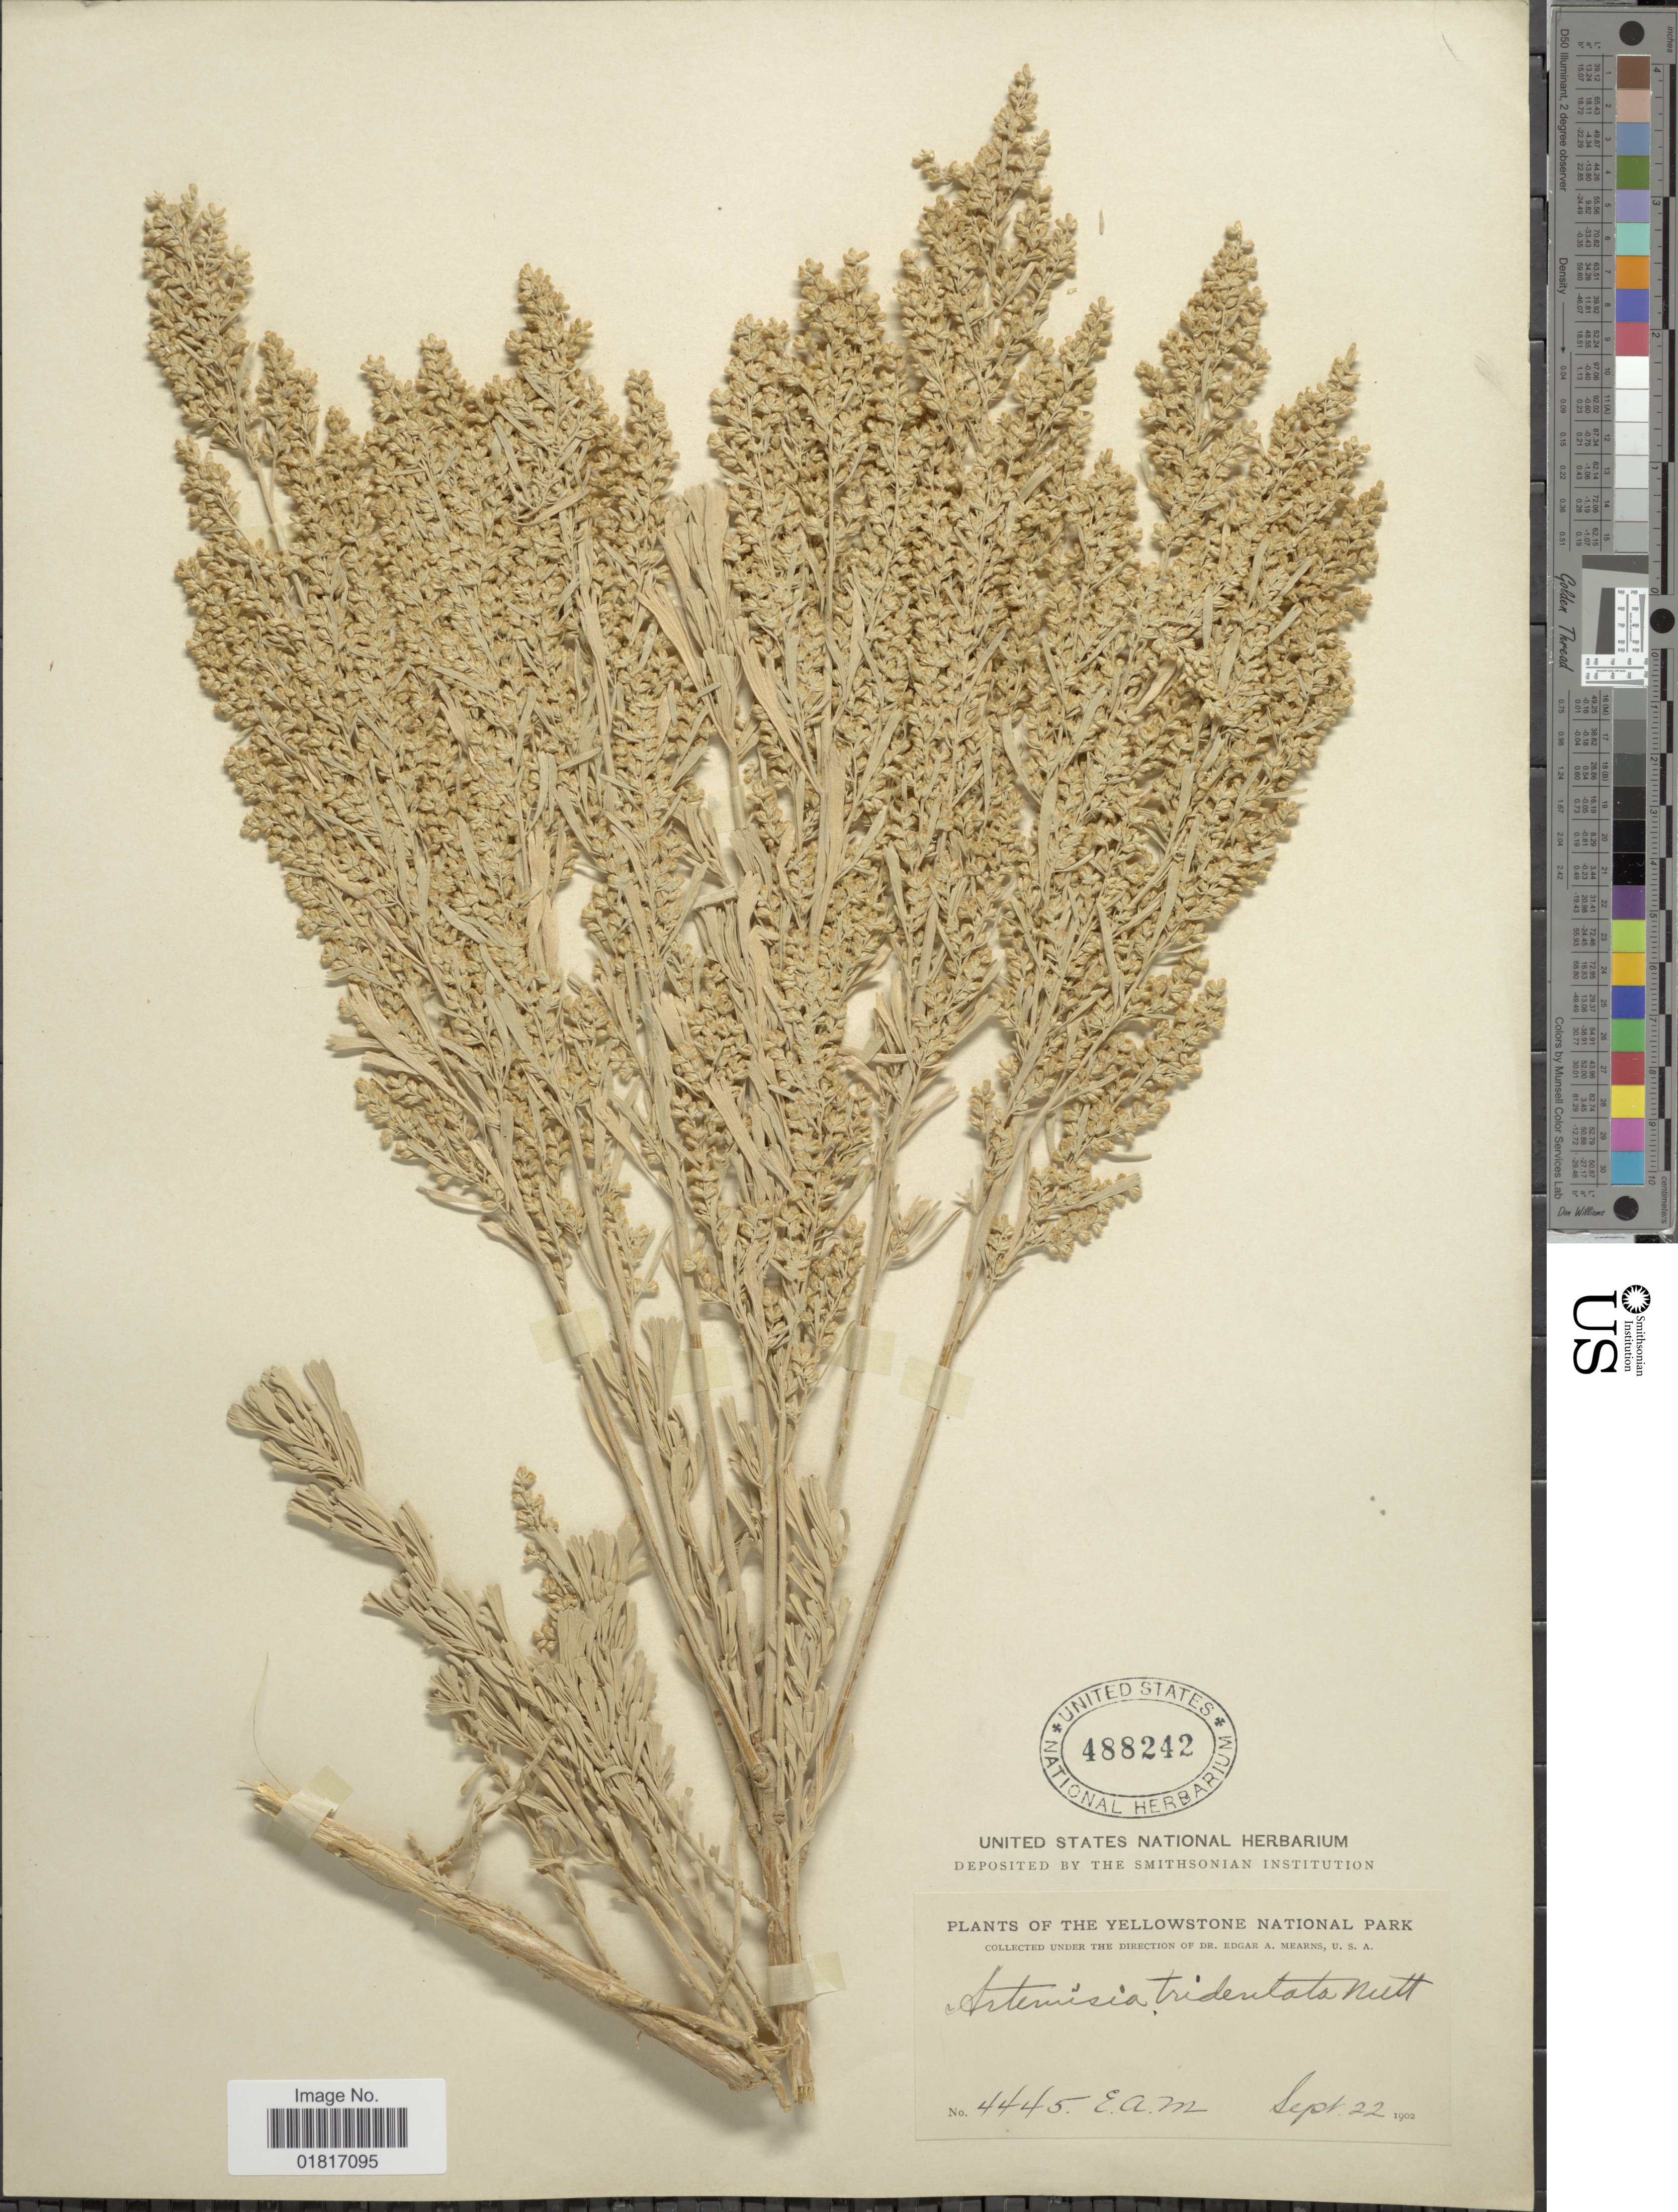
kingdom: Plantae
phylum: Tracheophyta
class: Magnoliopsida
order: Asterales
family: Asteraceae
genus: Artemisia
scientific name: Artemisia tridentata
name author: Nutt.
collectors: E. A. Mearns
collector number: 4445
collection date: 1902-09-22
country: United States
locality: The Yellowstone National Park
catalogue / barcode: US 488242